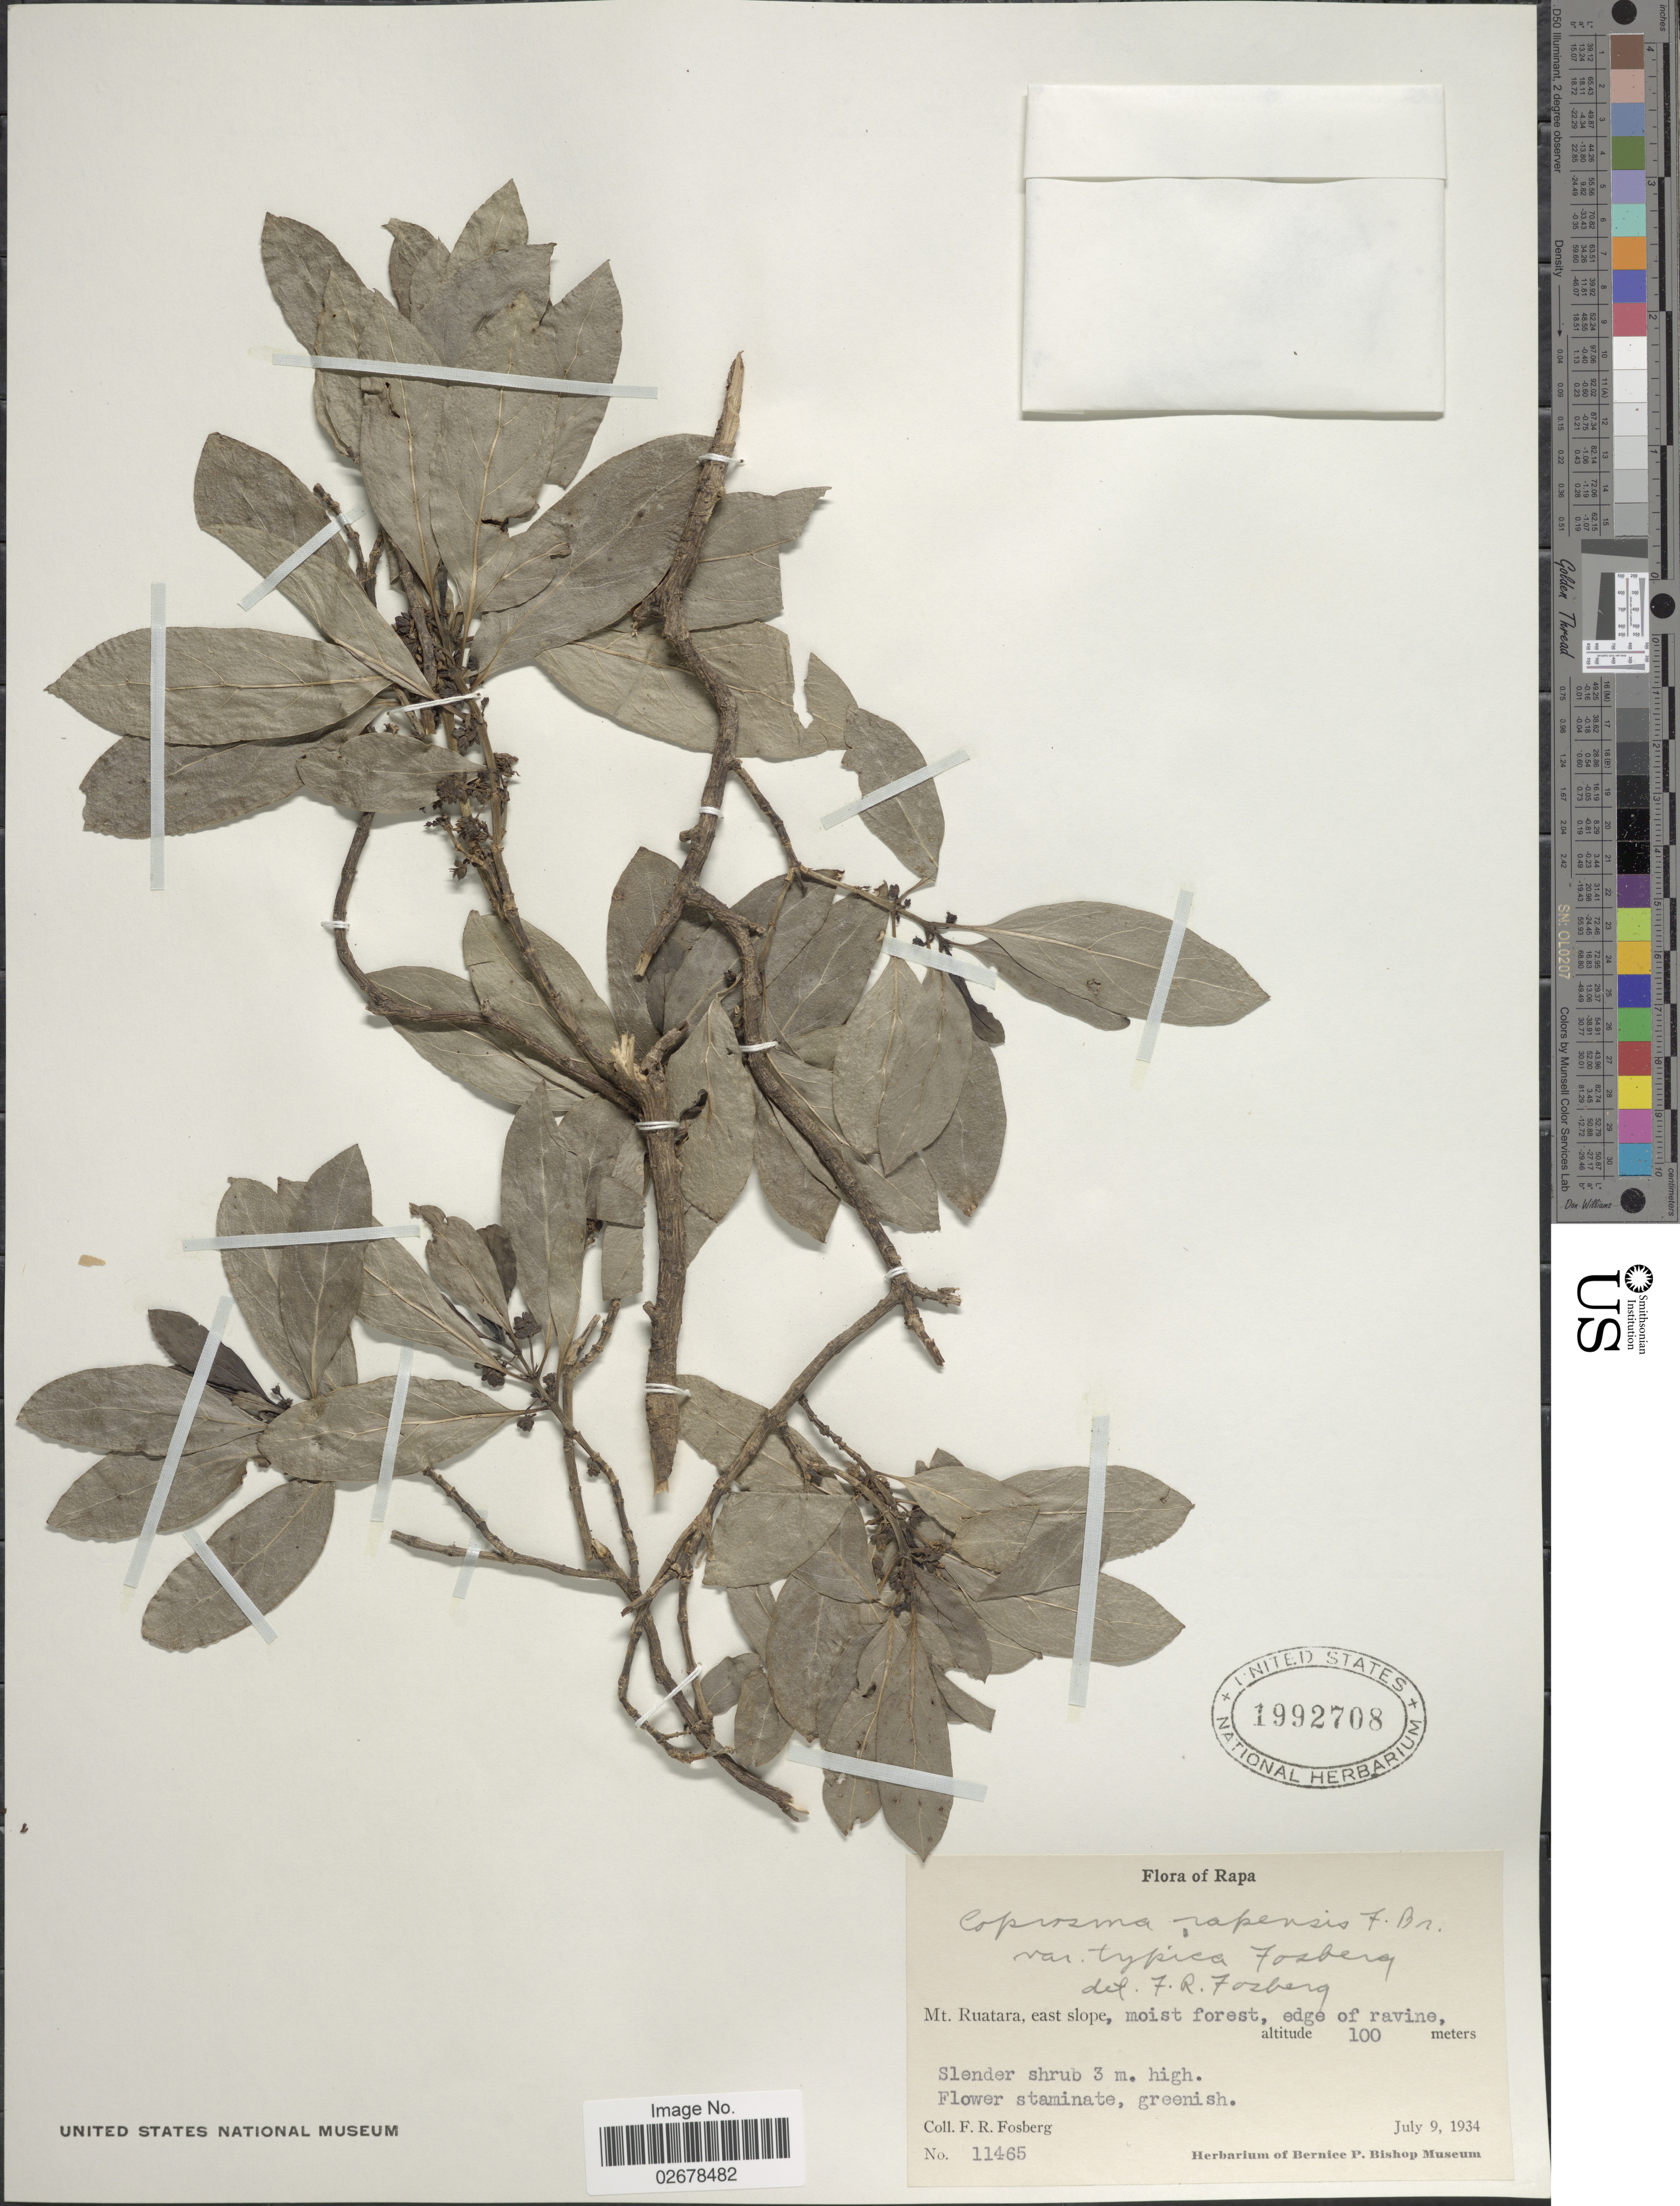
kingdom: Plantae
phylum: Tracheophyta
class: Magnoliopsida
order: Gentianales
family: Rubiaceae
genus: Coprosma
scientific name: Coprosma rapensis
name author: F. Br.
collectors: F. R. Fosberg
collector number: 11465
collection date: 1934-07-09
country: French Polynesia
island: Rapa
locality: Rapa, Mt. Ruatara, east slope, edge of ravine.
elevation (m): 100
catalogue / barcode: US 1992708